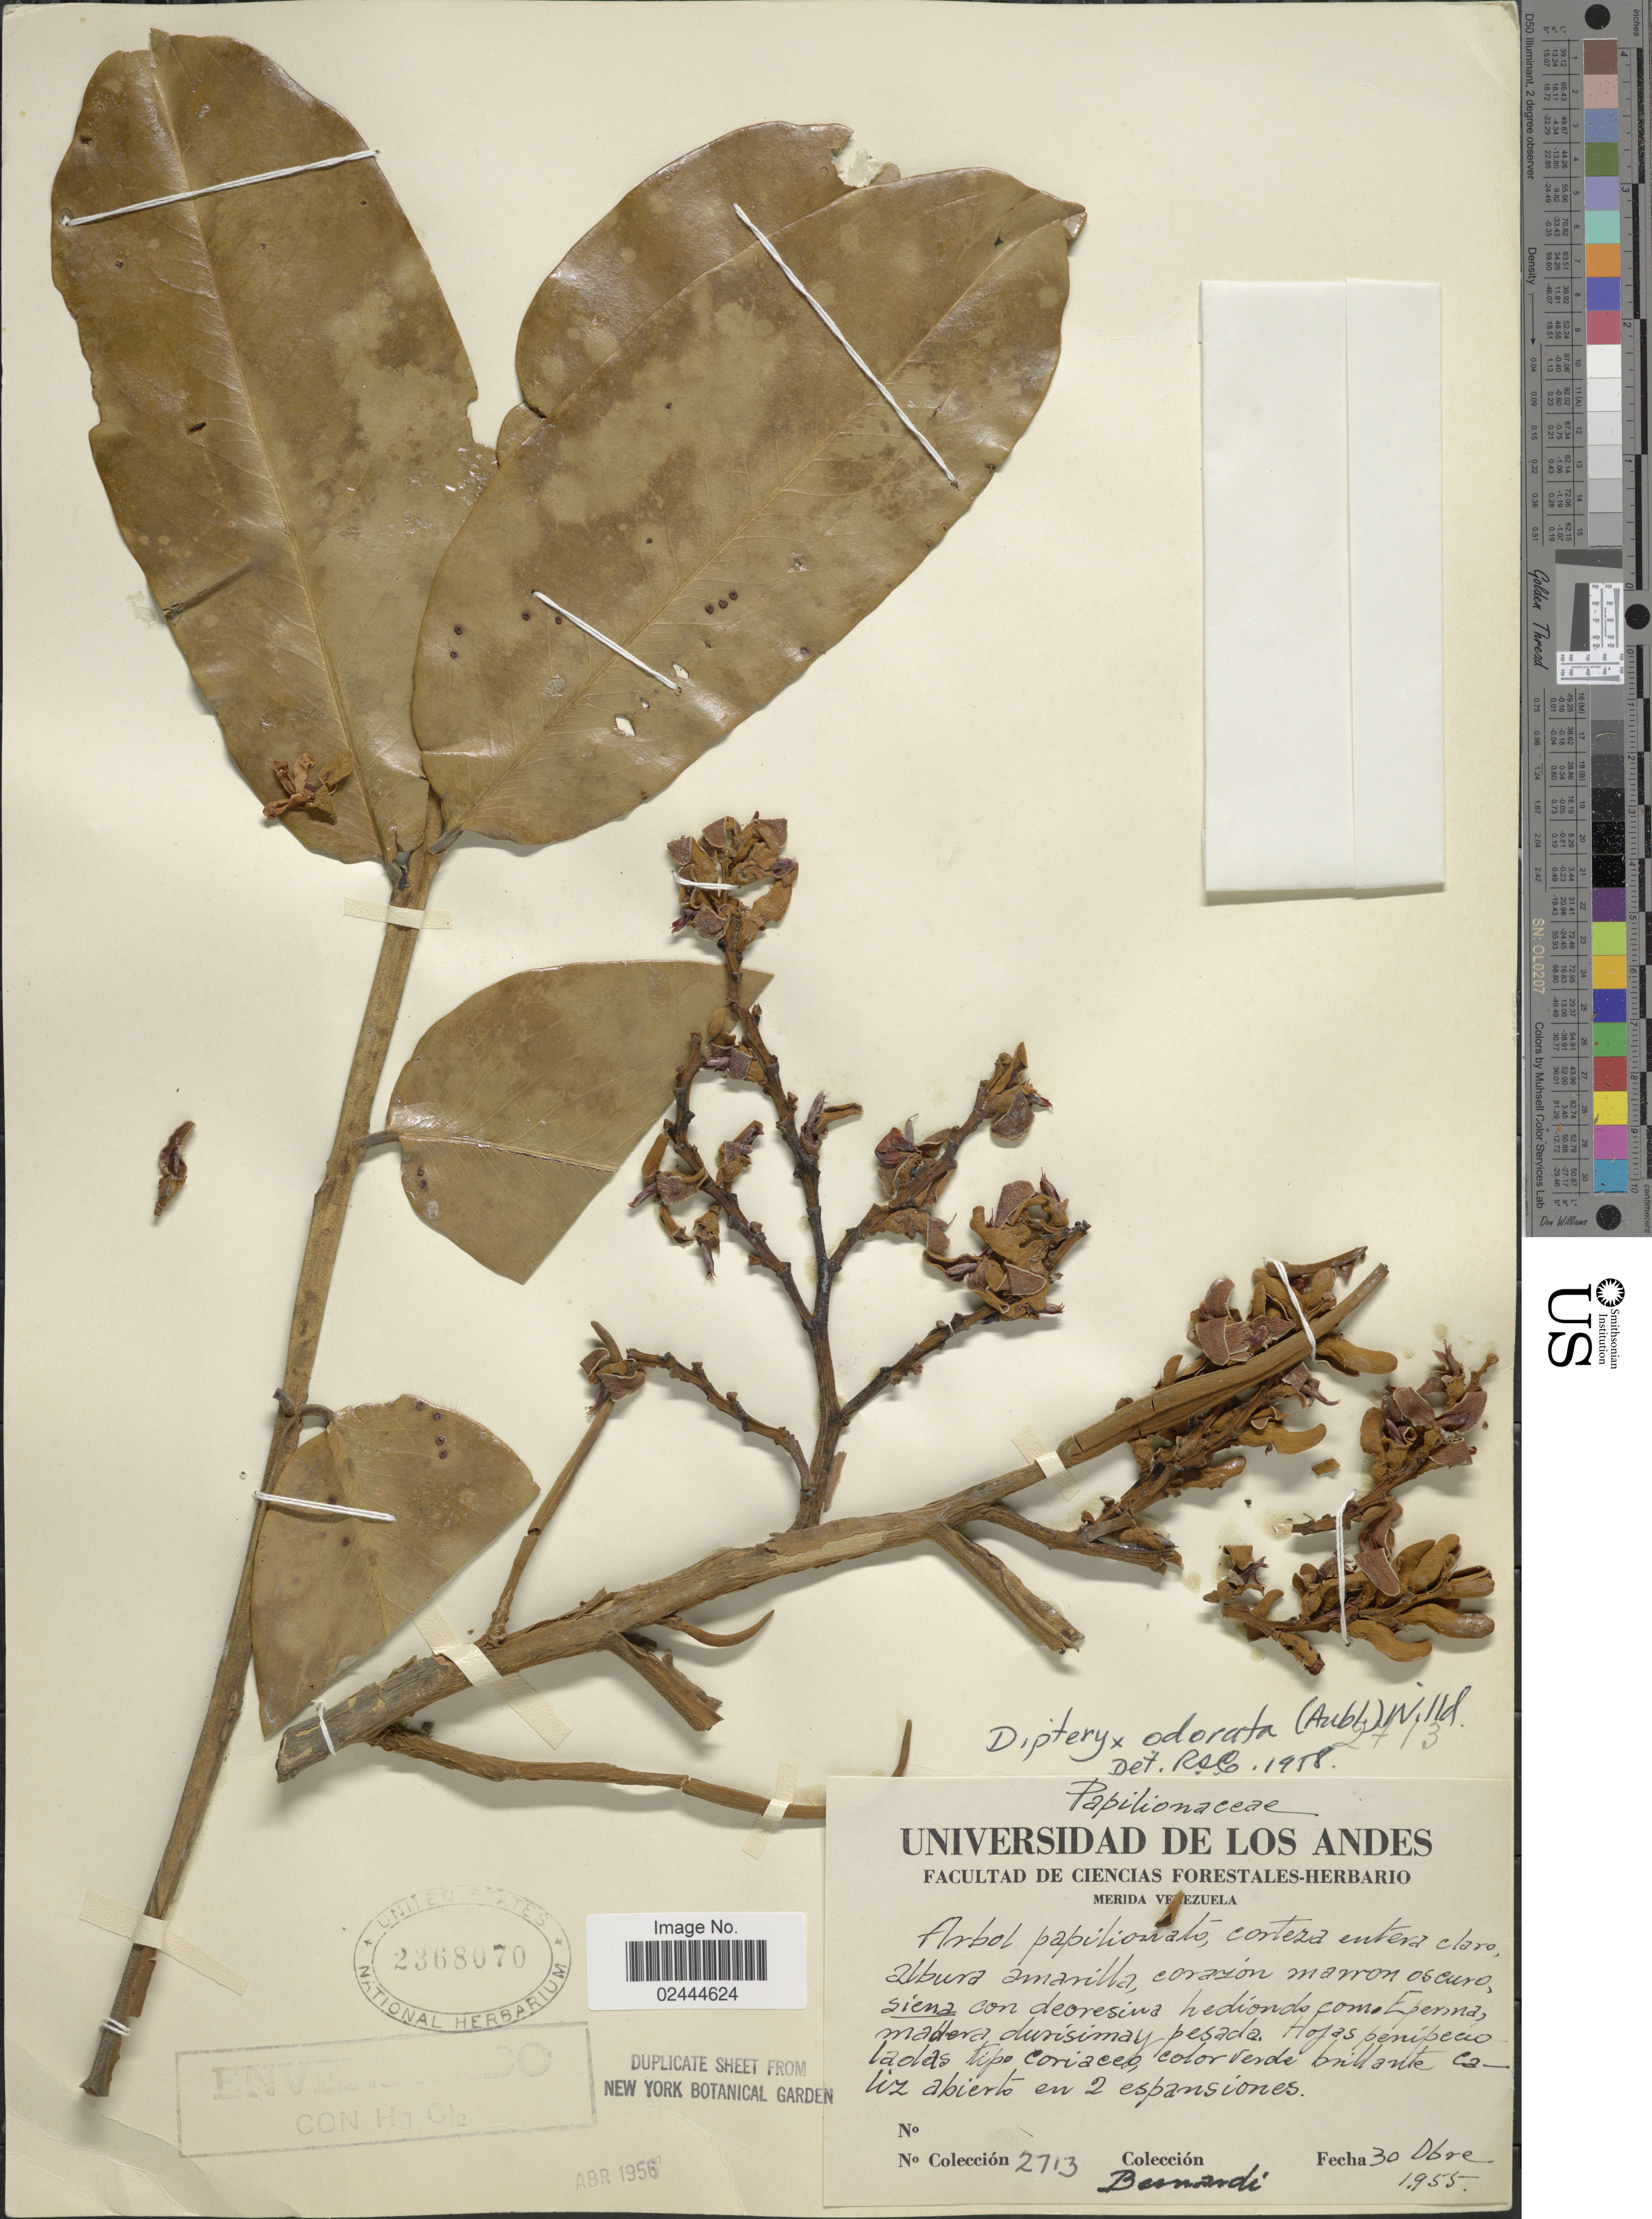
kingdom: Plantae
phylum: Tracheophyta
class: Magnoliopsida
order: Fabales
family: Fabaceae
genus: Dipteryx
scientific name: Dipteryx odorata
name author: (Aubl.) Willd.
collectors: Bernardi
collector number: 2713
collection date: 1955-10-30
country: Venezuela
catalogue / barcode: US 2368070